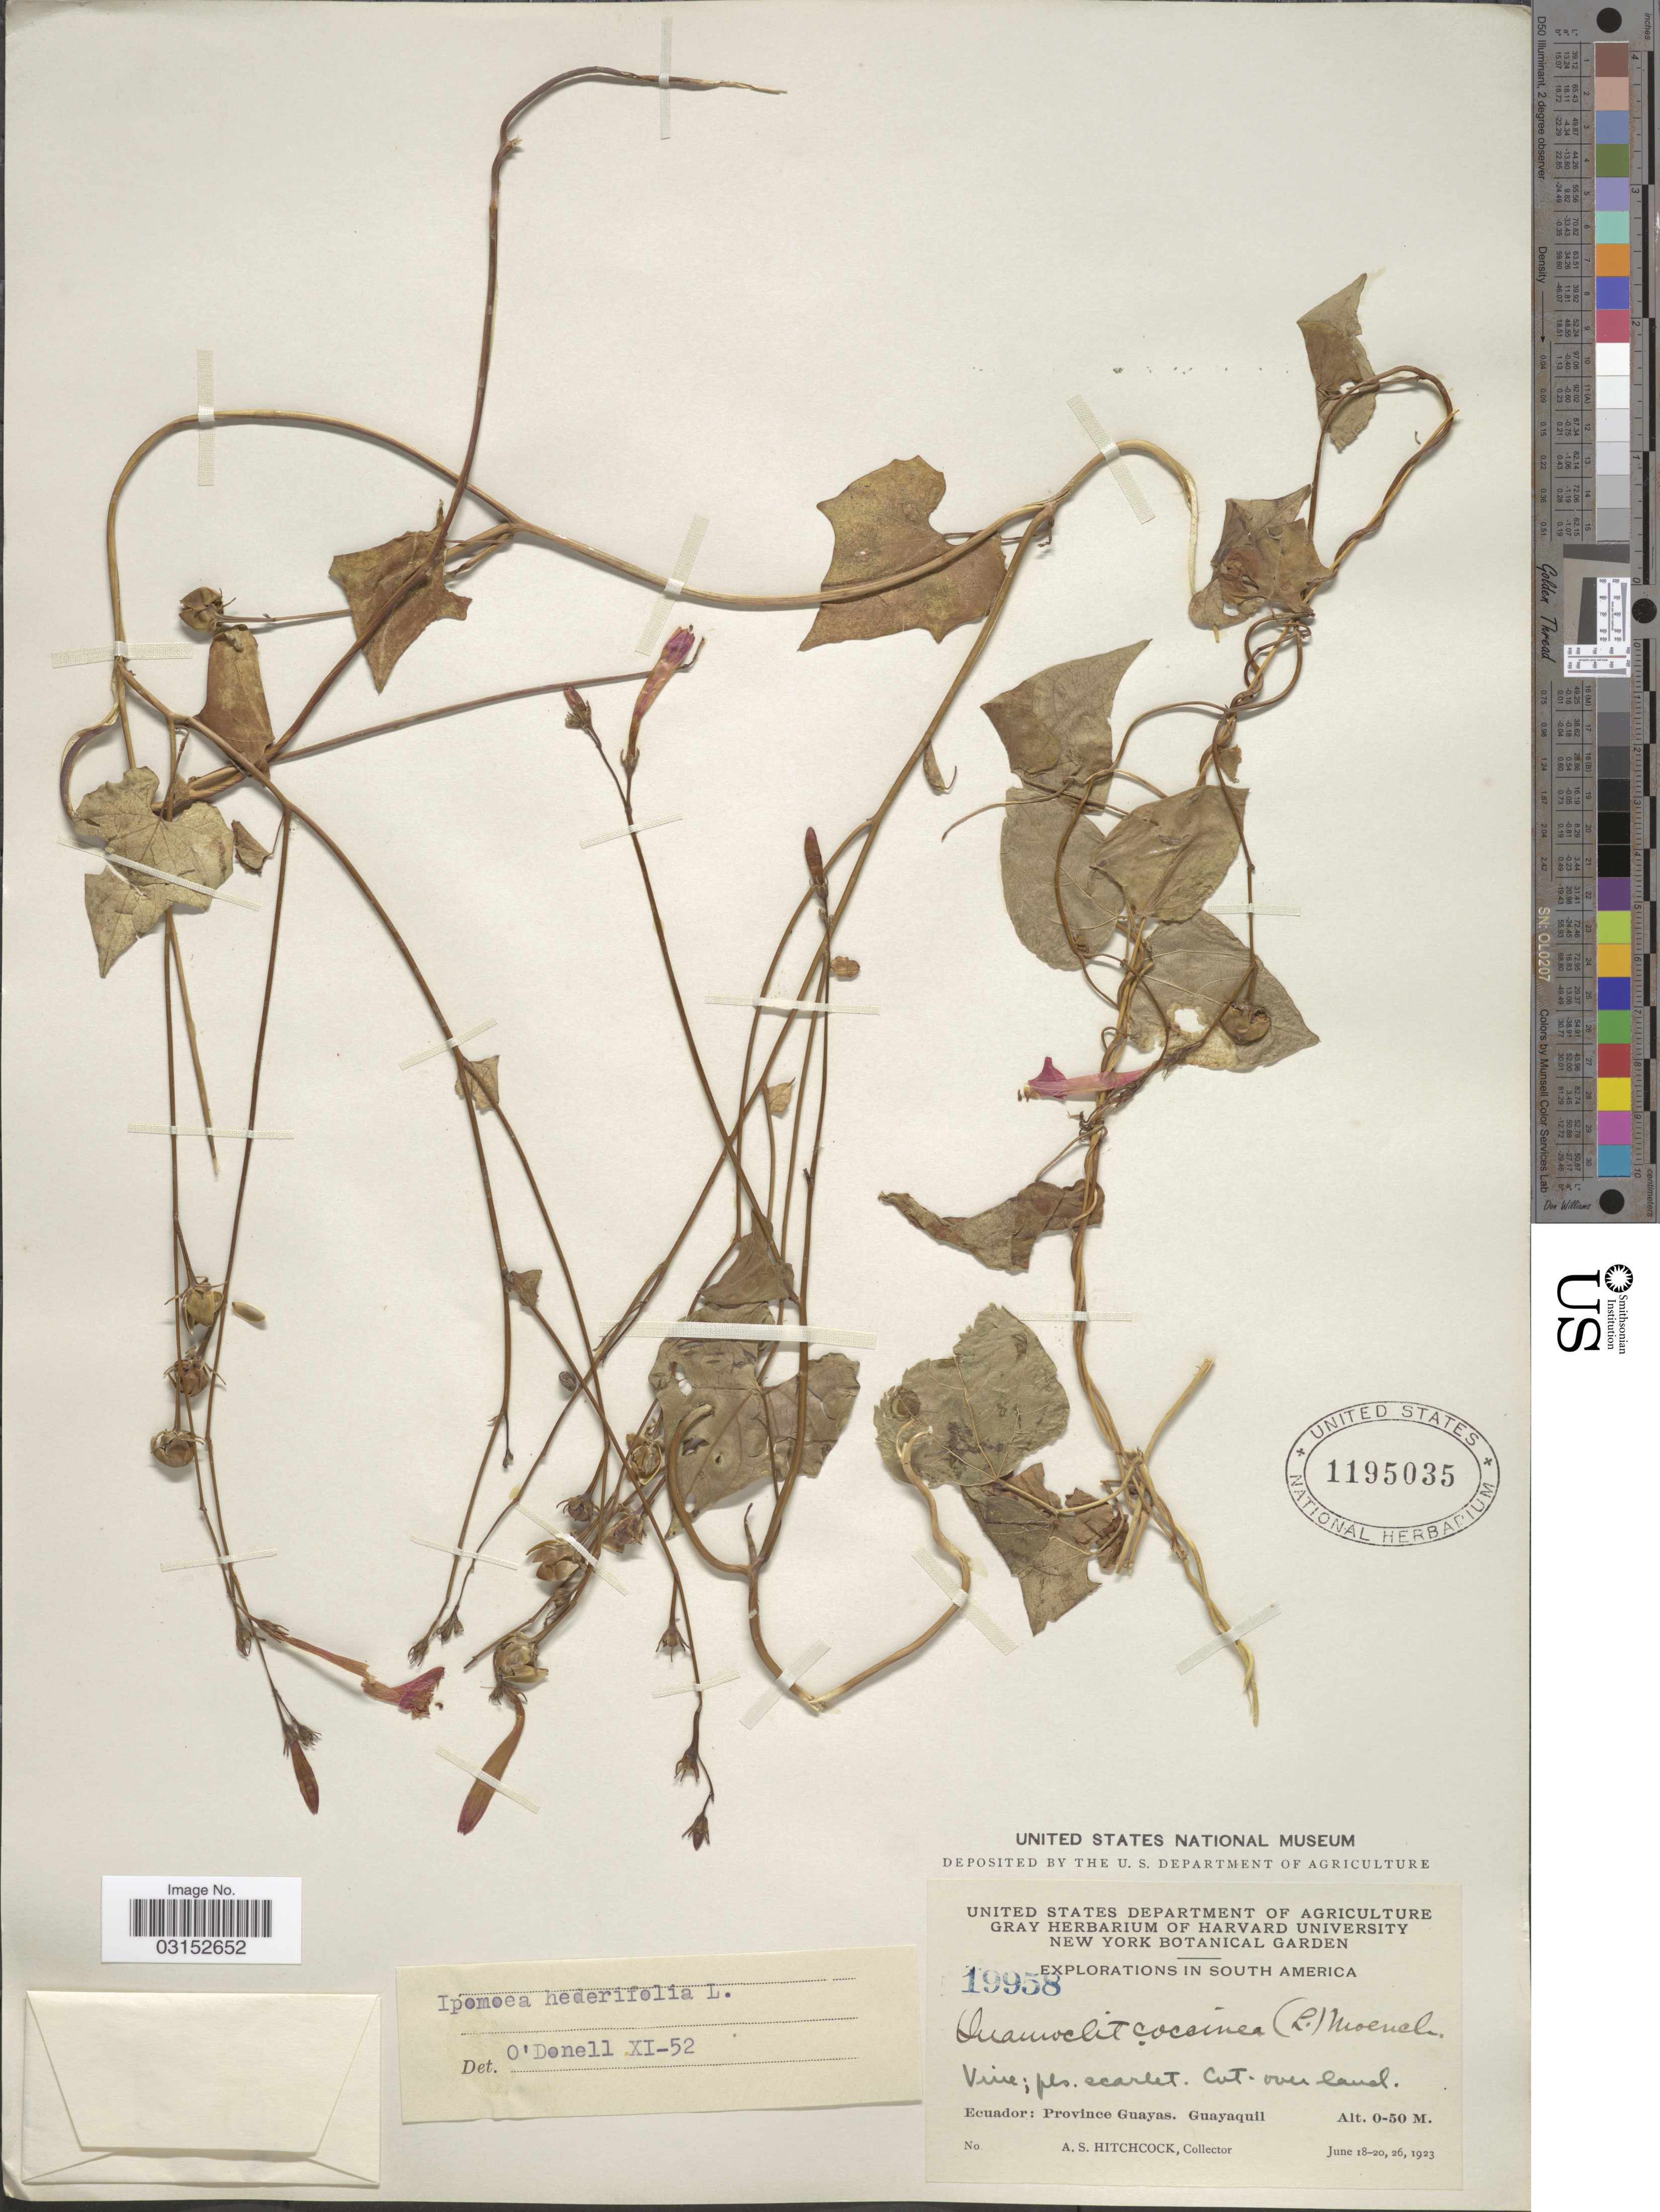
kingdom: Plantae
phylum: Tracheophyta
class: Magnoliopsida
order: Solanales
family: Convolvulaceae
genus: Ipomoea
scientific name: Ipomoea hederifolia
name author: L.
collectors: A. S. Hitchcock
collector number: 19958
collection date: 1923-06-18/1923-06-26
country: Ecuador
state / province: Guayas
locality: Guayaquil.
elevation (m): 0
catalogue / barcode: US 1195035